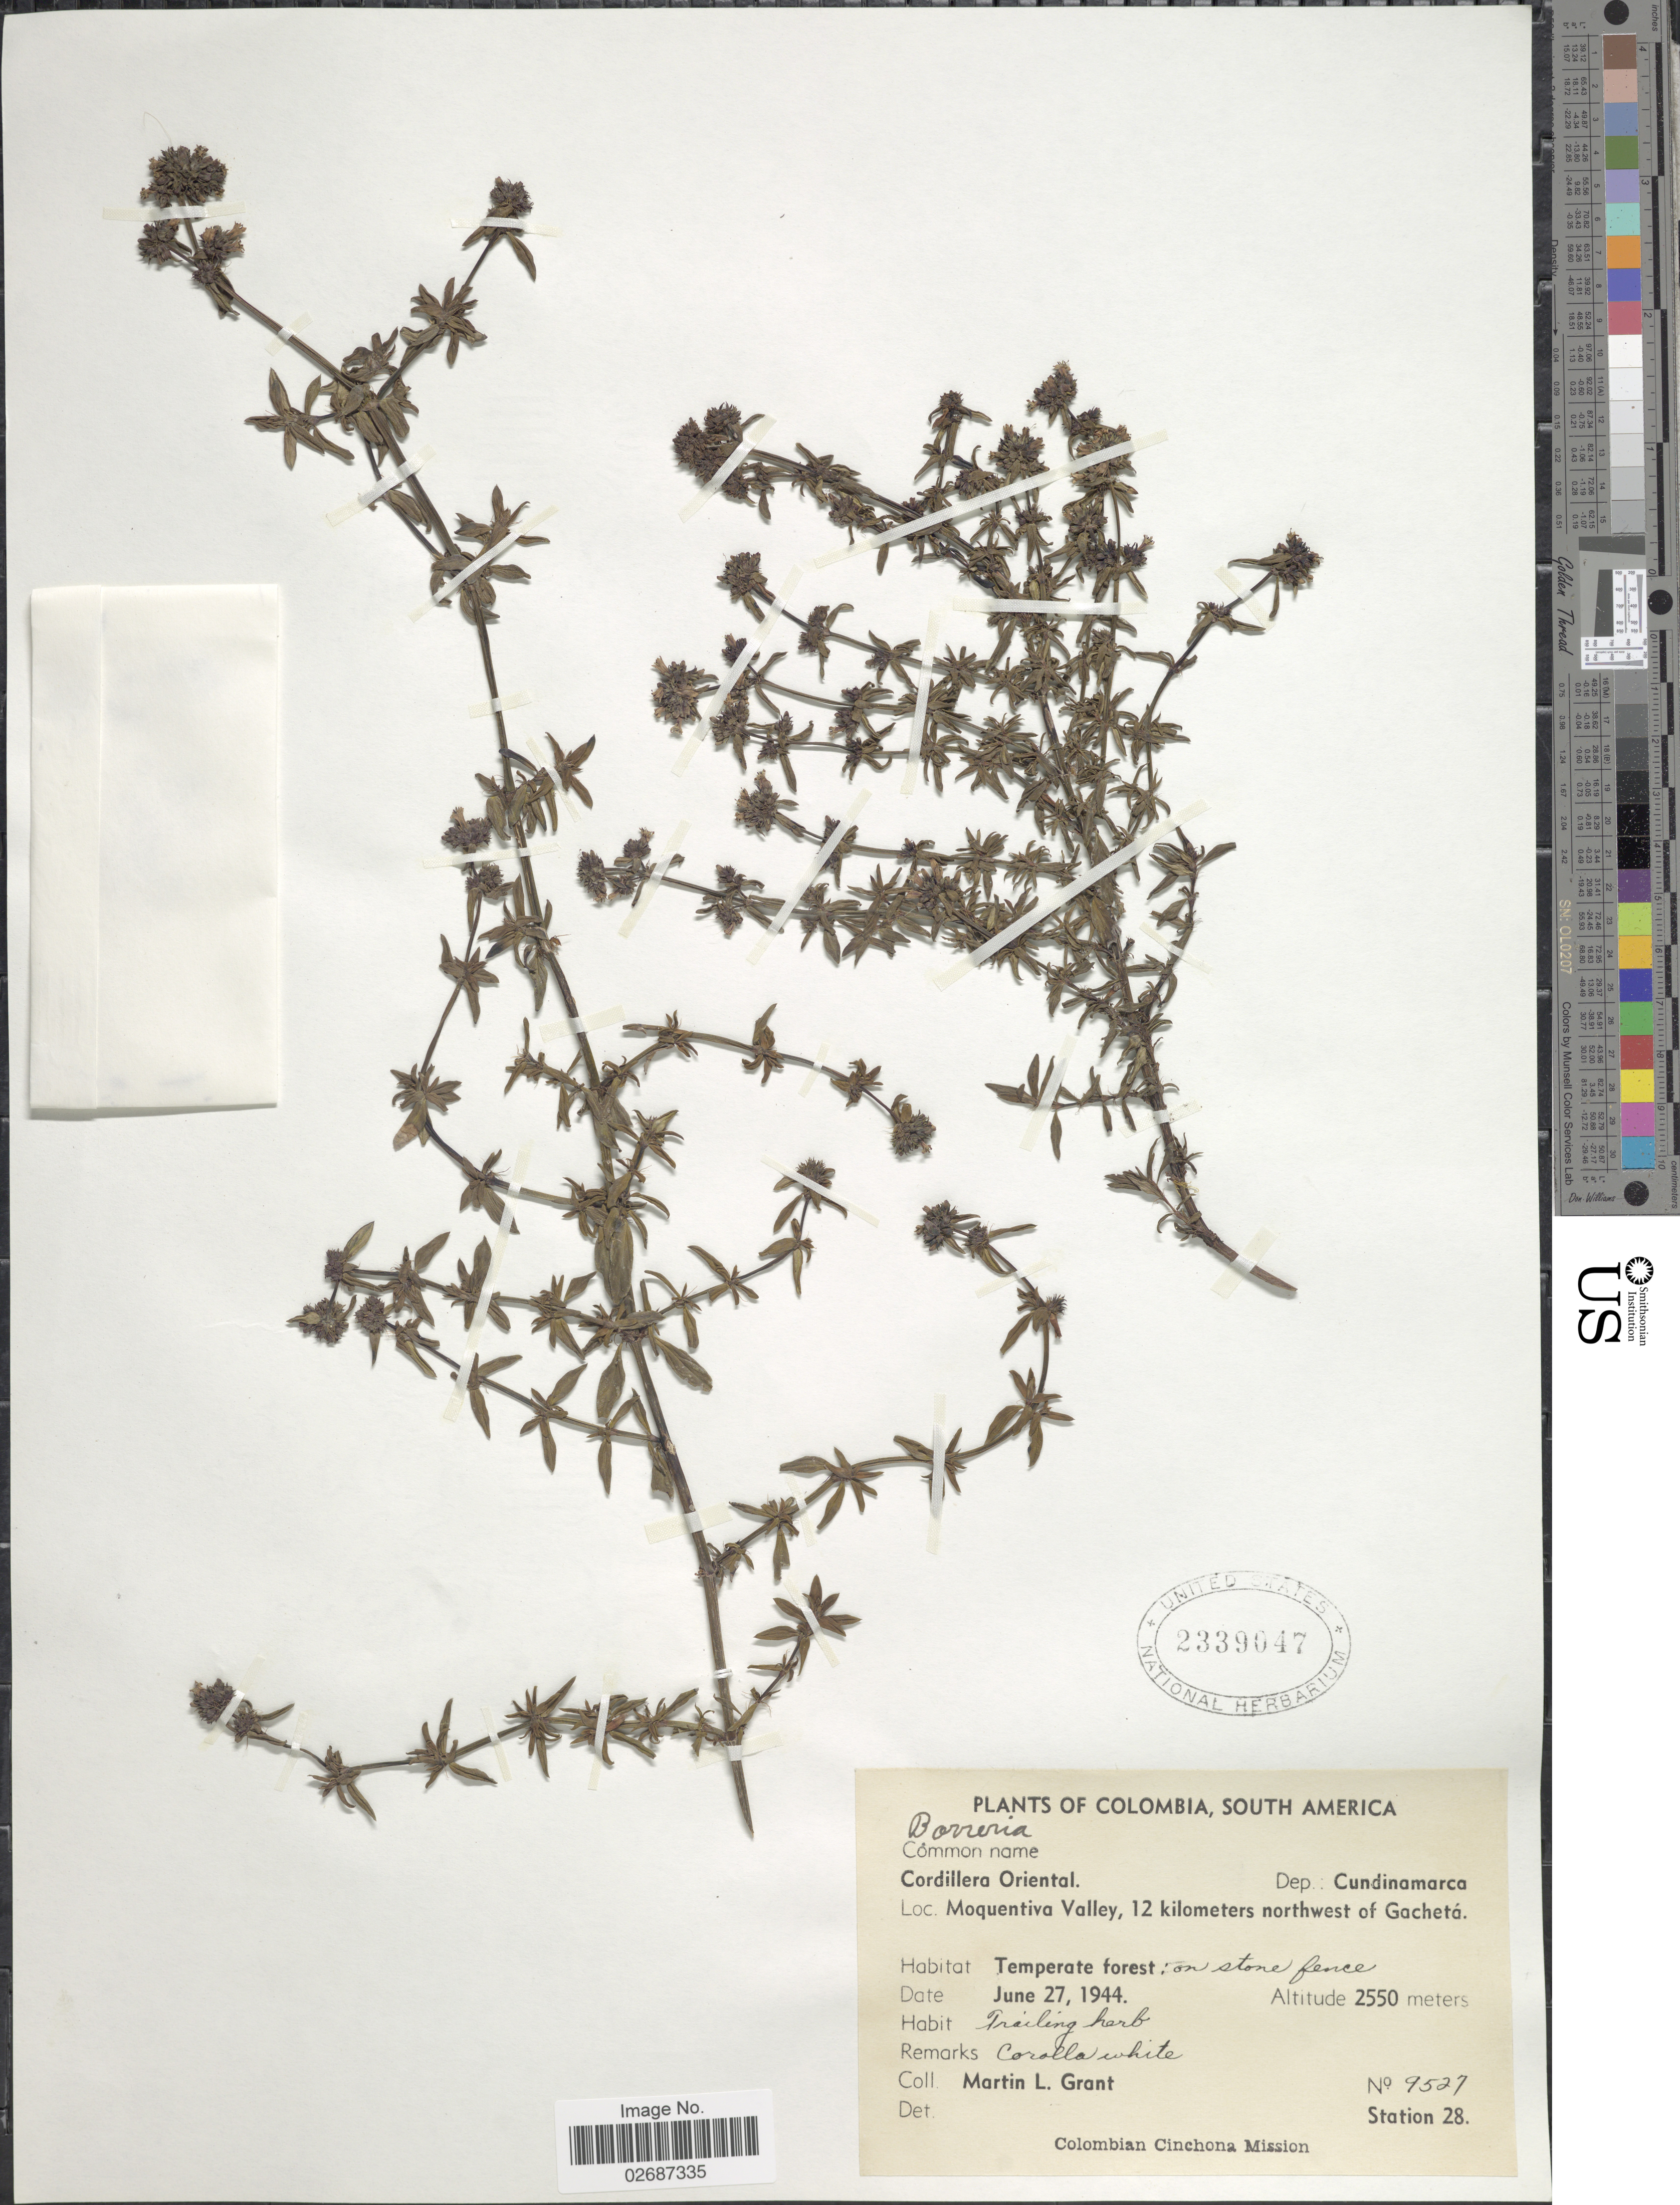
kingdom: Plantae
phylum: Tracheophyta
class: Magnoliopsida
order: Gentianales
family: Rubiaceae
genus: Borreria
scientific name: Borreria sp.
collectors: M. L. Grant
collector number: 9527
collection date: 1944-06-27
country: Colombia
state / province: Cundinamarca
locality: Cordillera Oriental, Moquentiva Valley, 12 kilomters northwest of Gacheta, Temperate forest, Station 28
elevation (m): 2550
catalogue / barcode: US 2339047